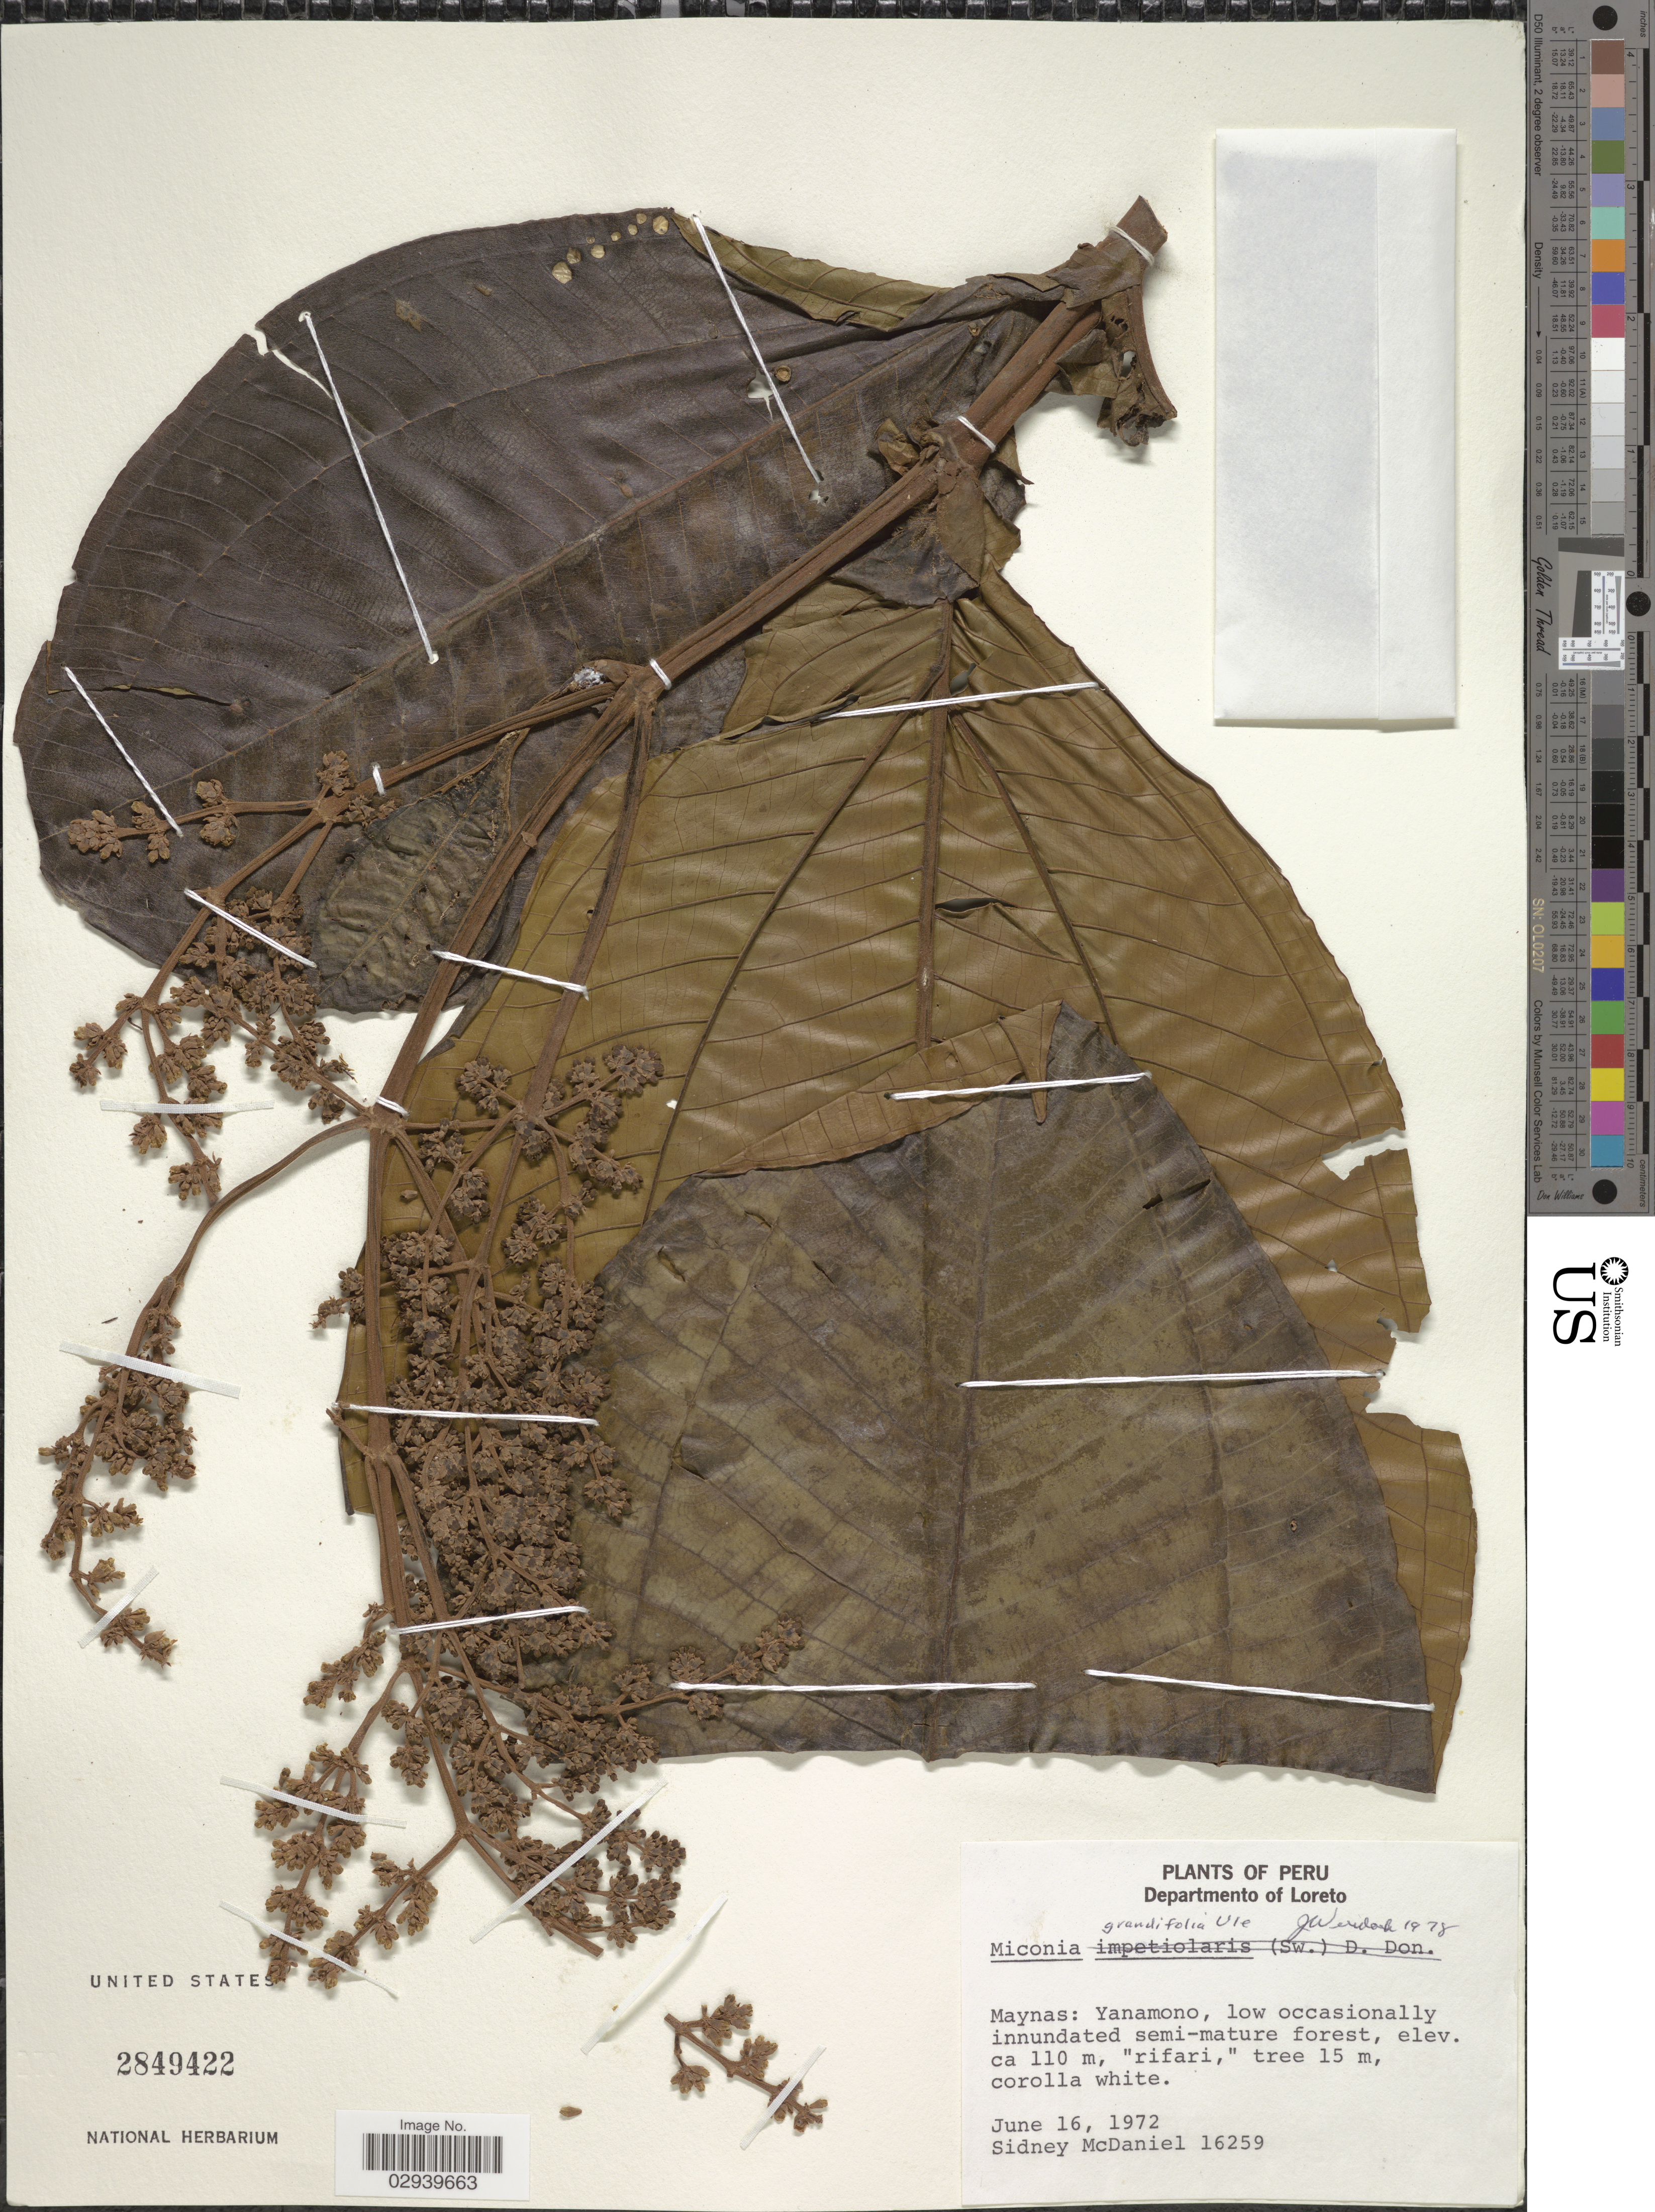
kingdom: Plantae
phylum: Tracheophyta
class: Magnoliopsida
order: Myrtales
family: Melastomataceae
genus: Miconia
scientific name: Miconia grandifolia Ule, nom. illeg.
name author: Ule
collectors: S. McDaniel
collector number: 16259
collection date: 1972-06-16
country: Peru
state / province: Loreto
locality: Departmento of Loreto, Maynas: Yanamono.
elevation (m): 110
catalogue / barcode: US 2849422